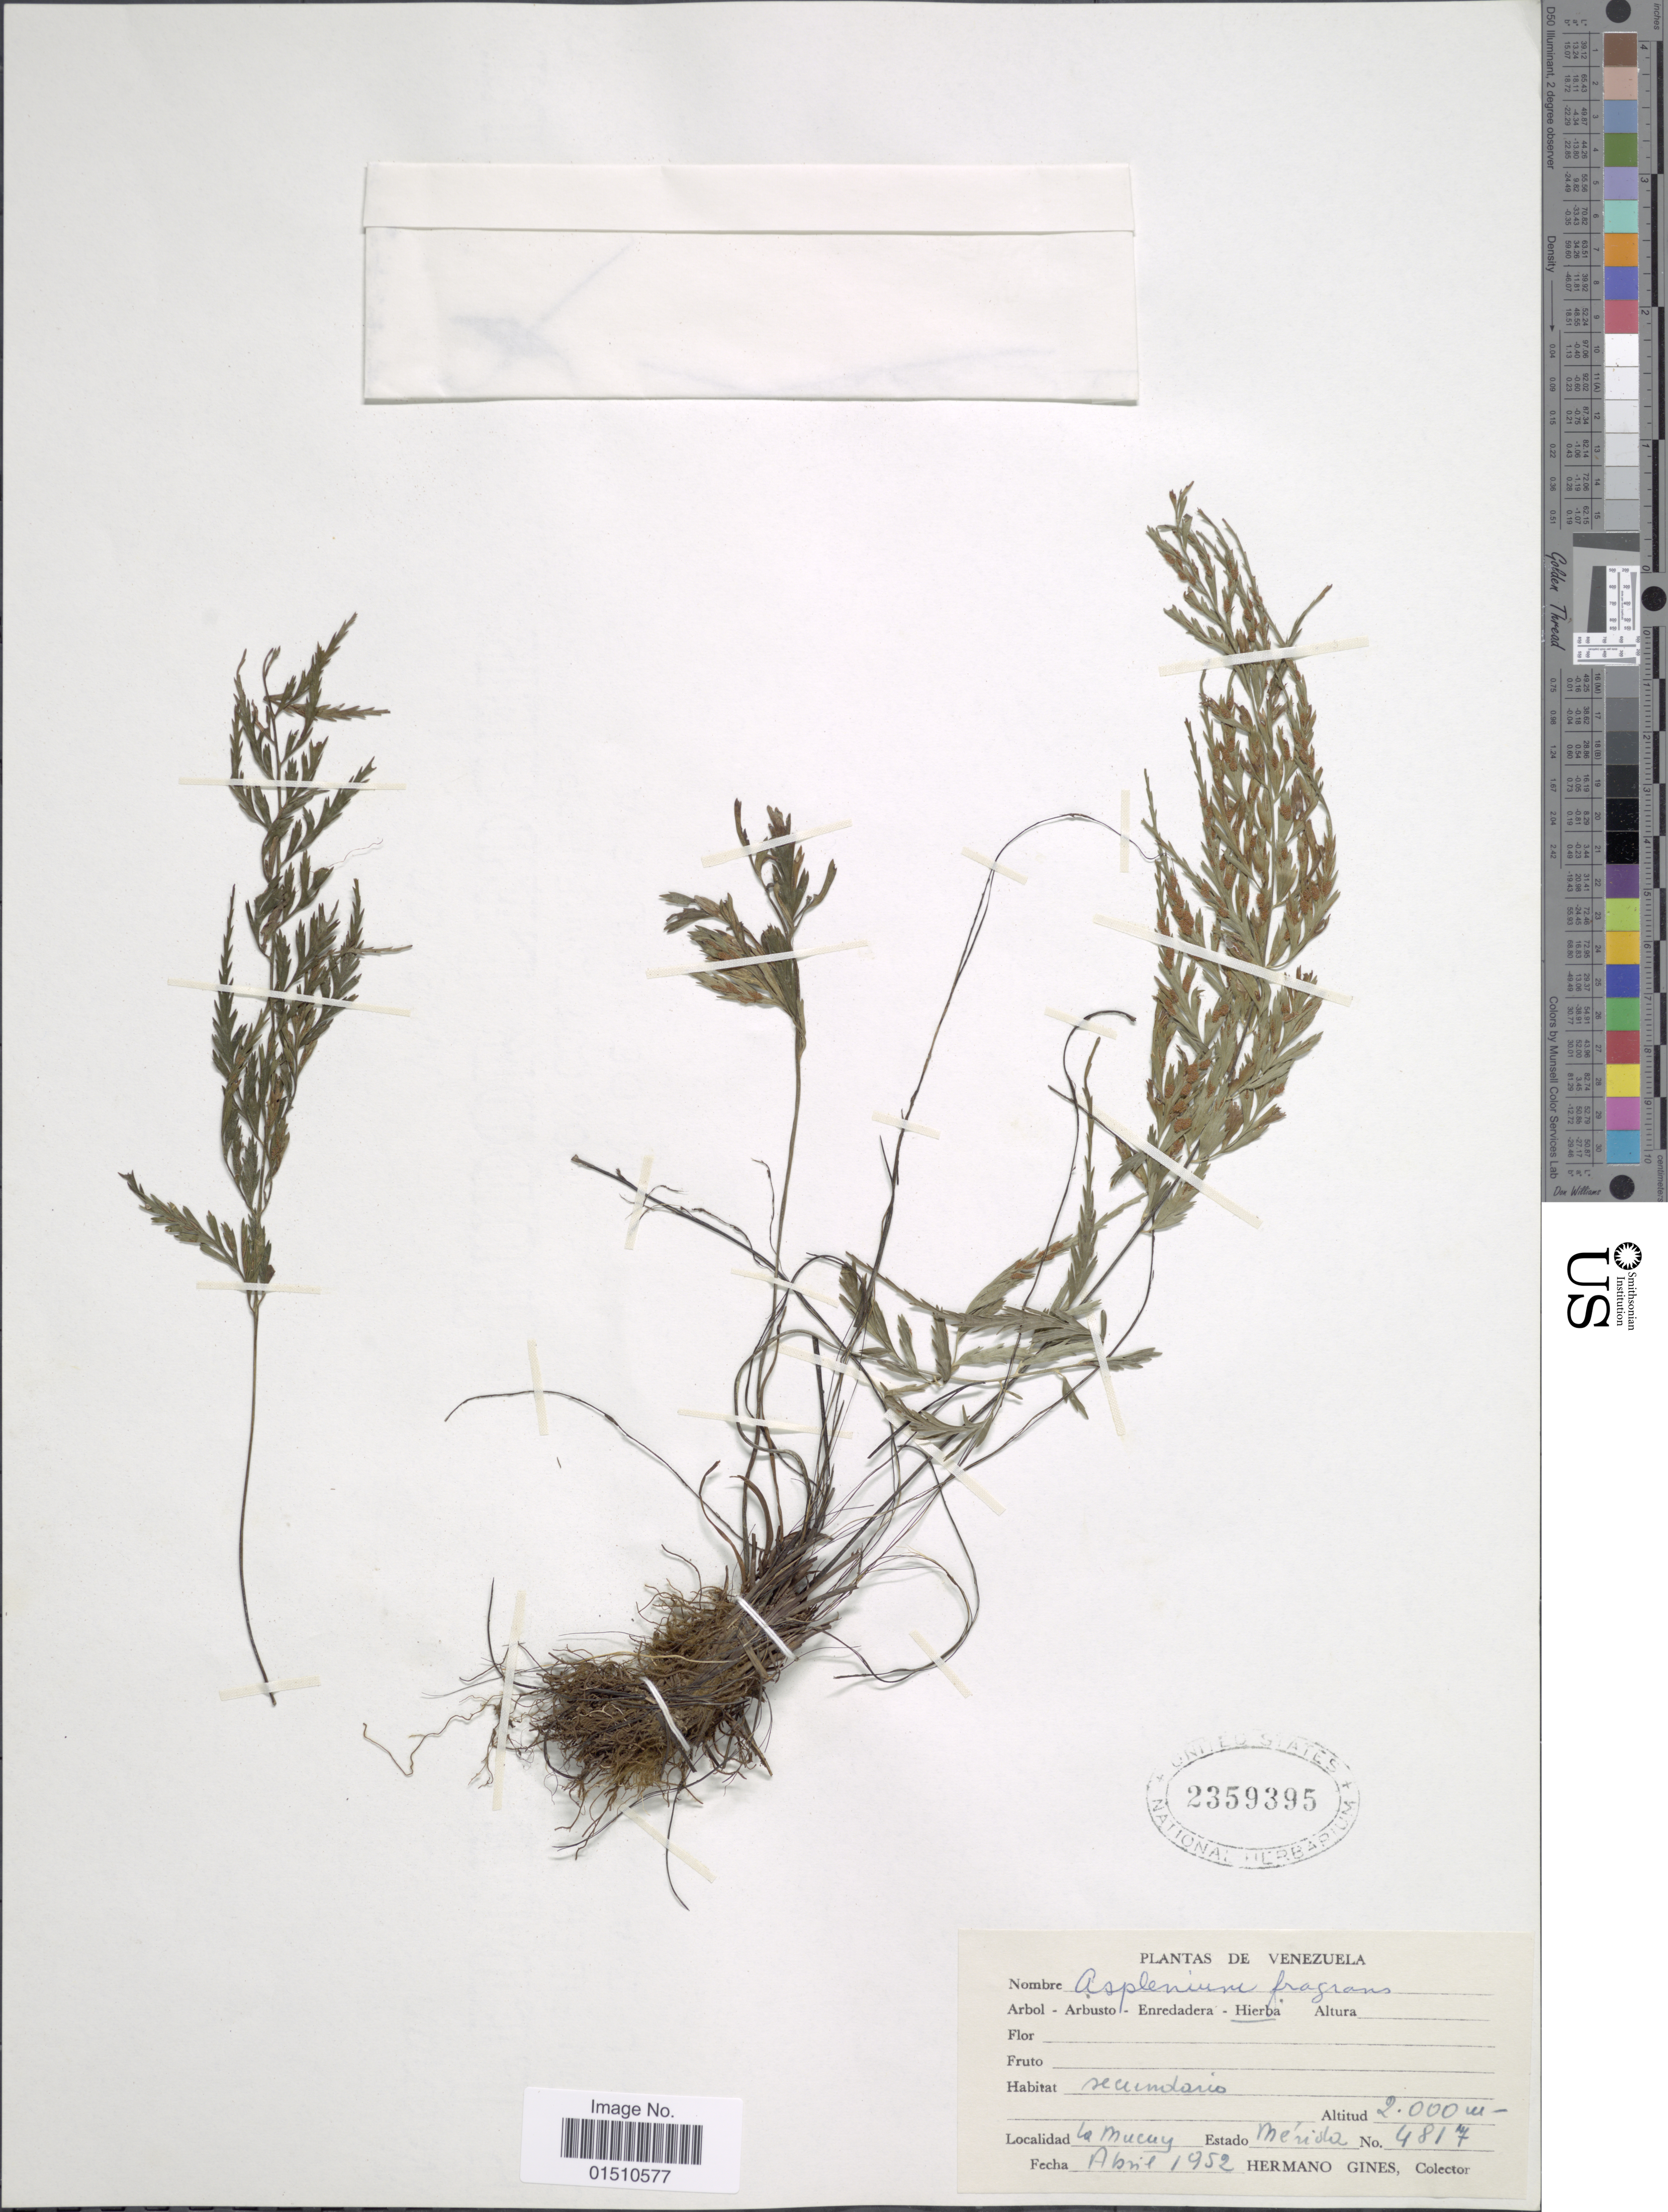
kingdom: Plantae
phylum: Tracheophyta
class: Polypodiopsida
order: Polypodiales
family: Aspleniaceae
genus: Asplenium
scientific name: Asplenium cuspidatum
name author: Lam.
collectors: Bro. Gines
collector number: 4817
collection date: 1952-04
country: Venezuela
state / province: Mérida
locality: Venezuela, La Mucuy, Estado Merida.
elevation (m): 2000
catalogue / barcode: US 2359395